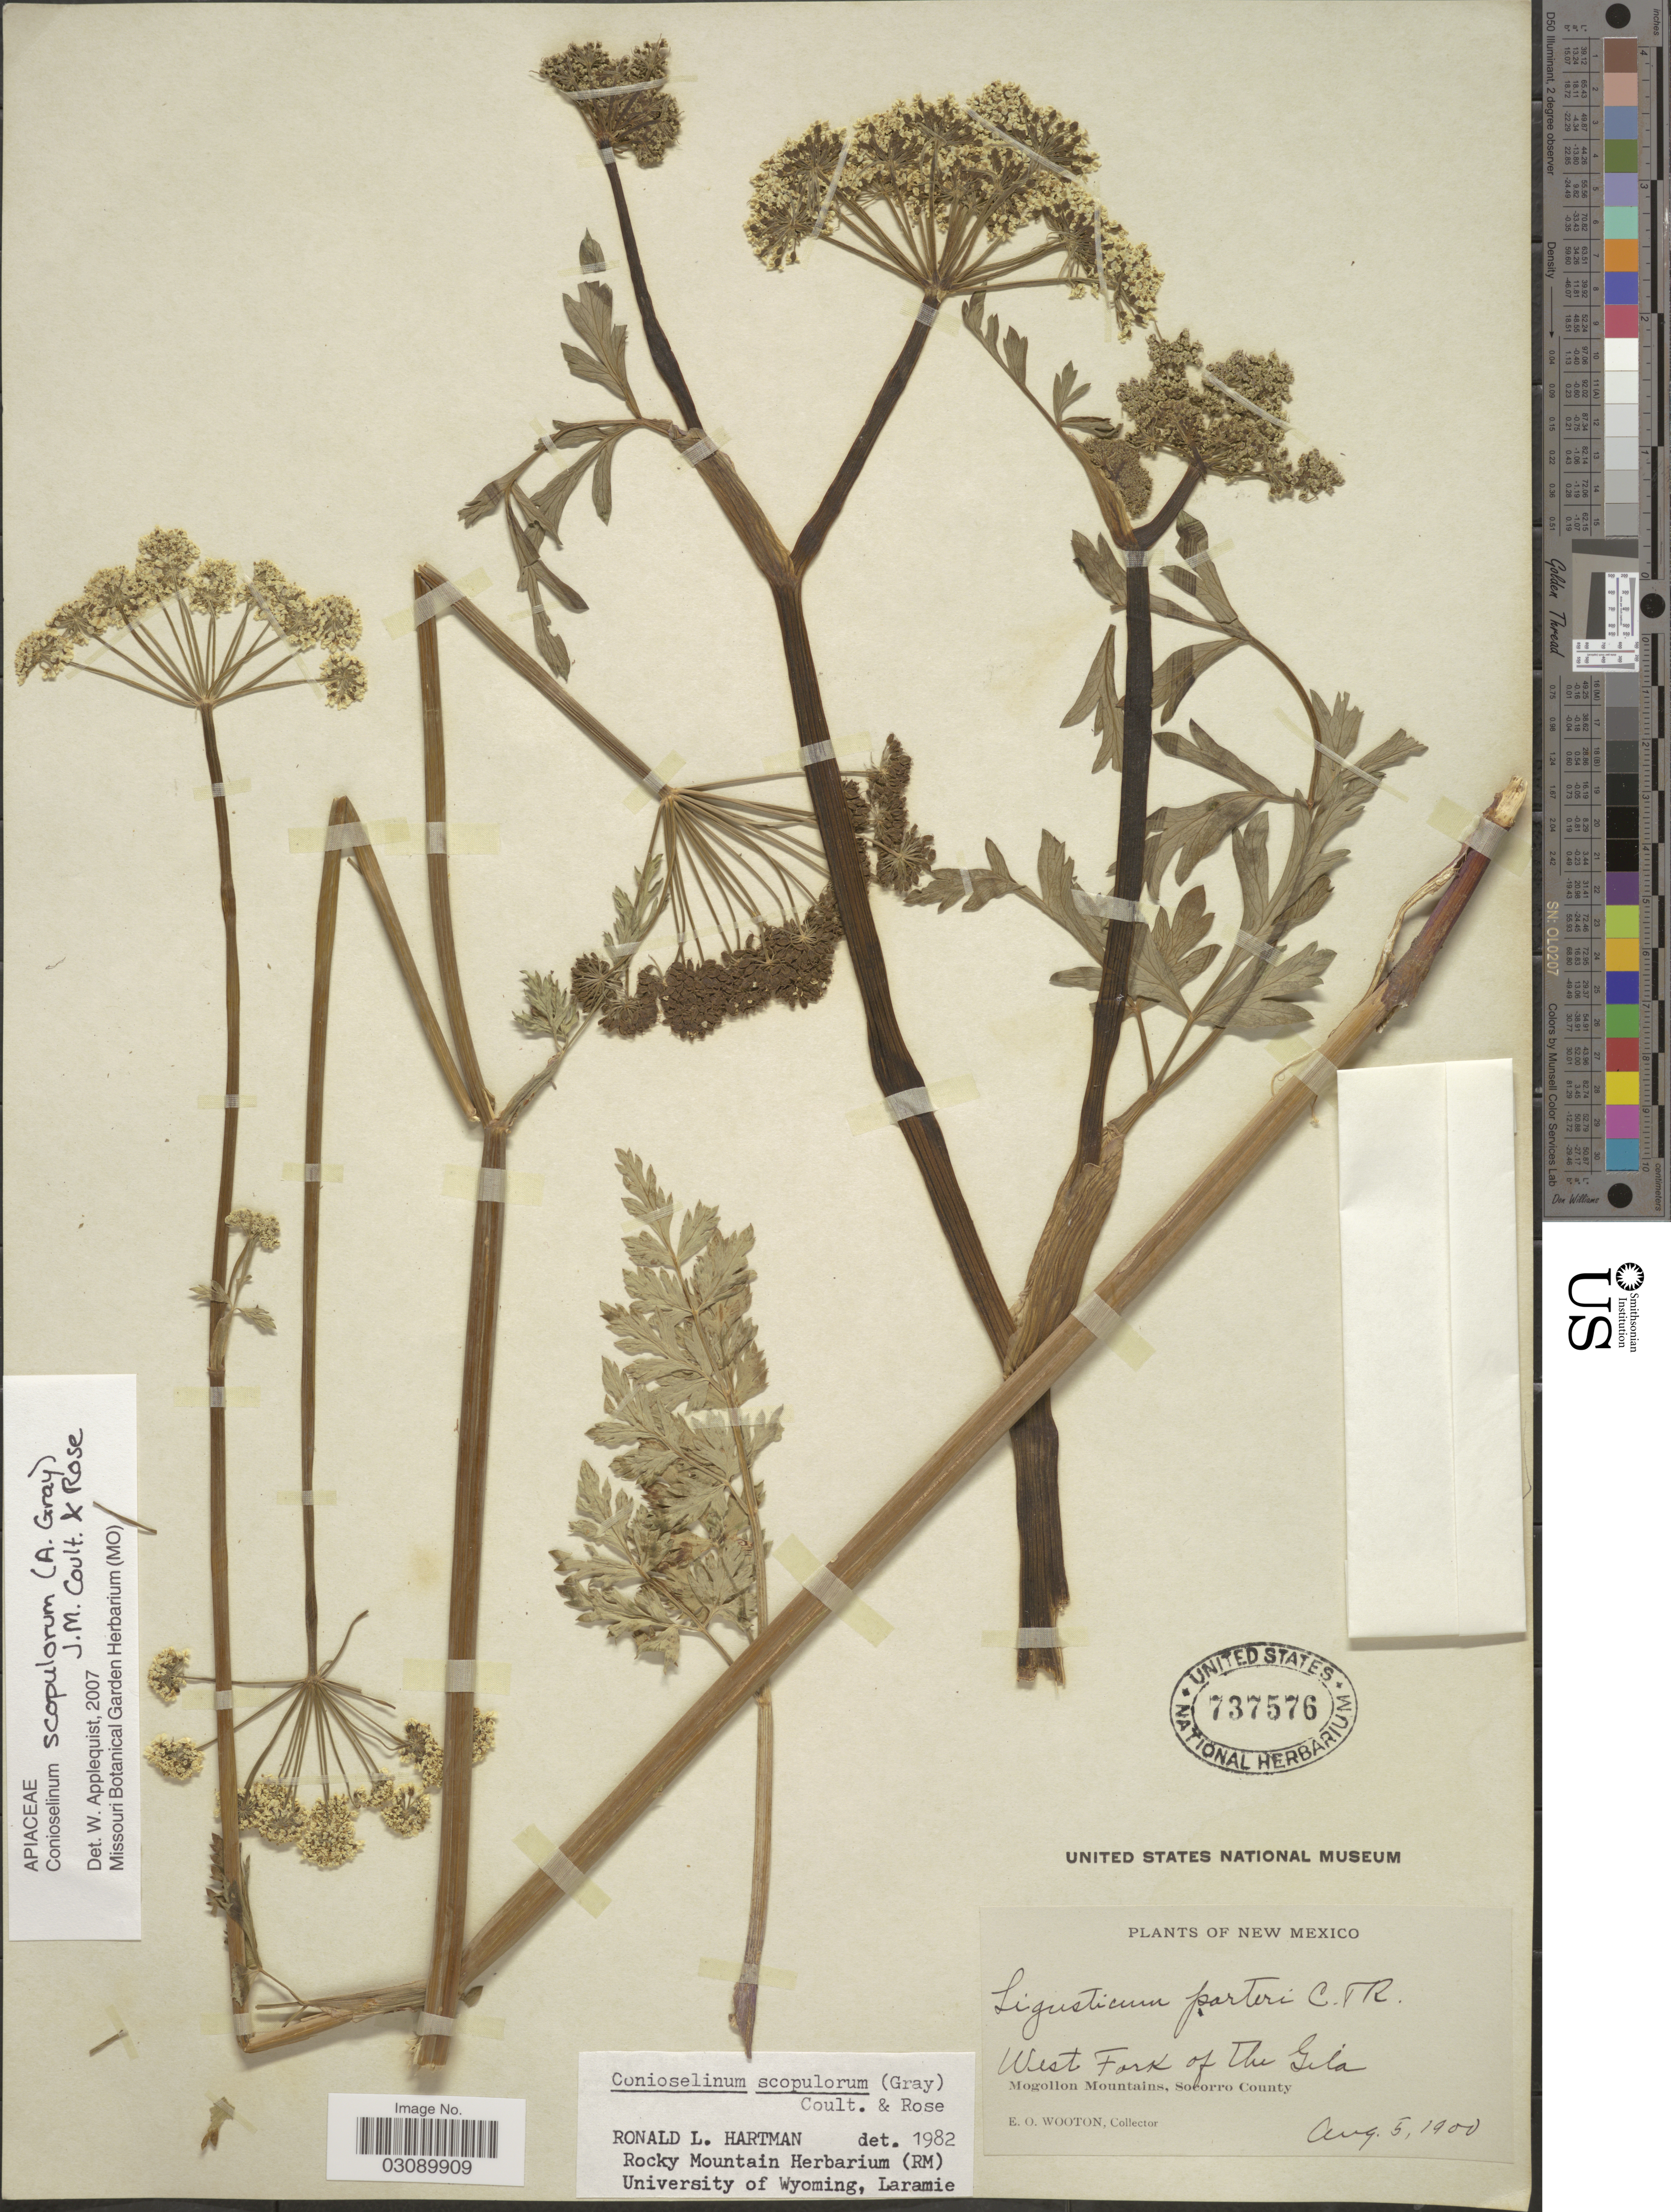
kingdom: Plantae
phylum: Tracheophyta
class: Magnoliopsida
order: Apiales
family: Apiaceae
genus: Conioselinum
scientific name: Conioselinum scopulorum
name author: (A. Gray) J.M. Coult. & Rose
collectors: E. O. Wooton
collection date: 1900-08-05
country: United States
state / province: New Mexico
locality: West Fork of The Gila. Mogollon Mountains, Socorro County.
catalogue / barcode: US 737576